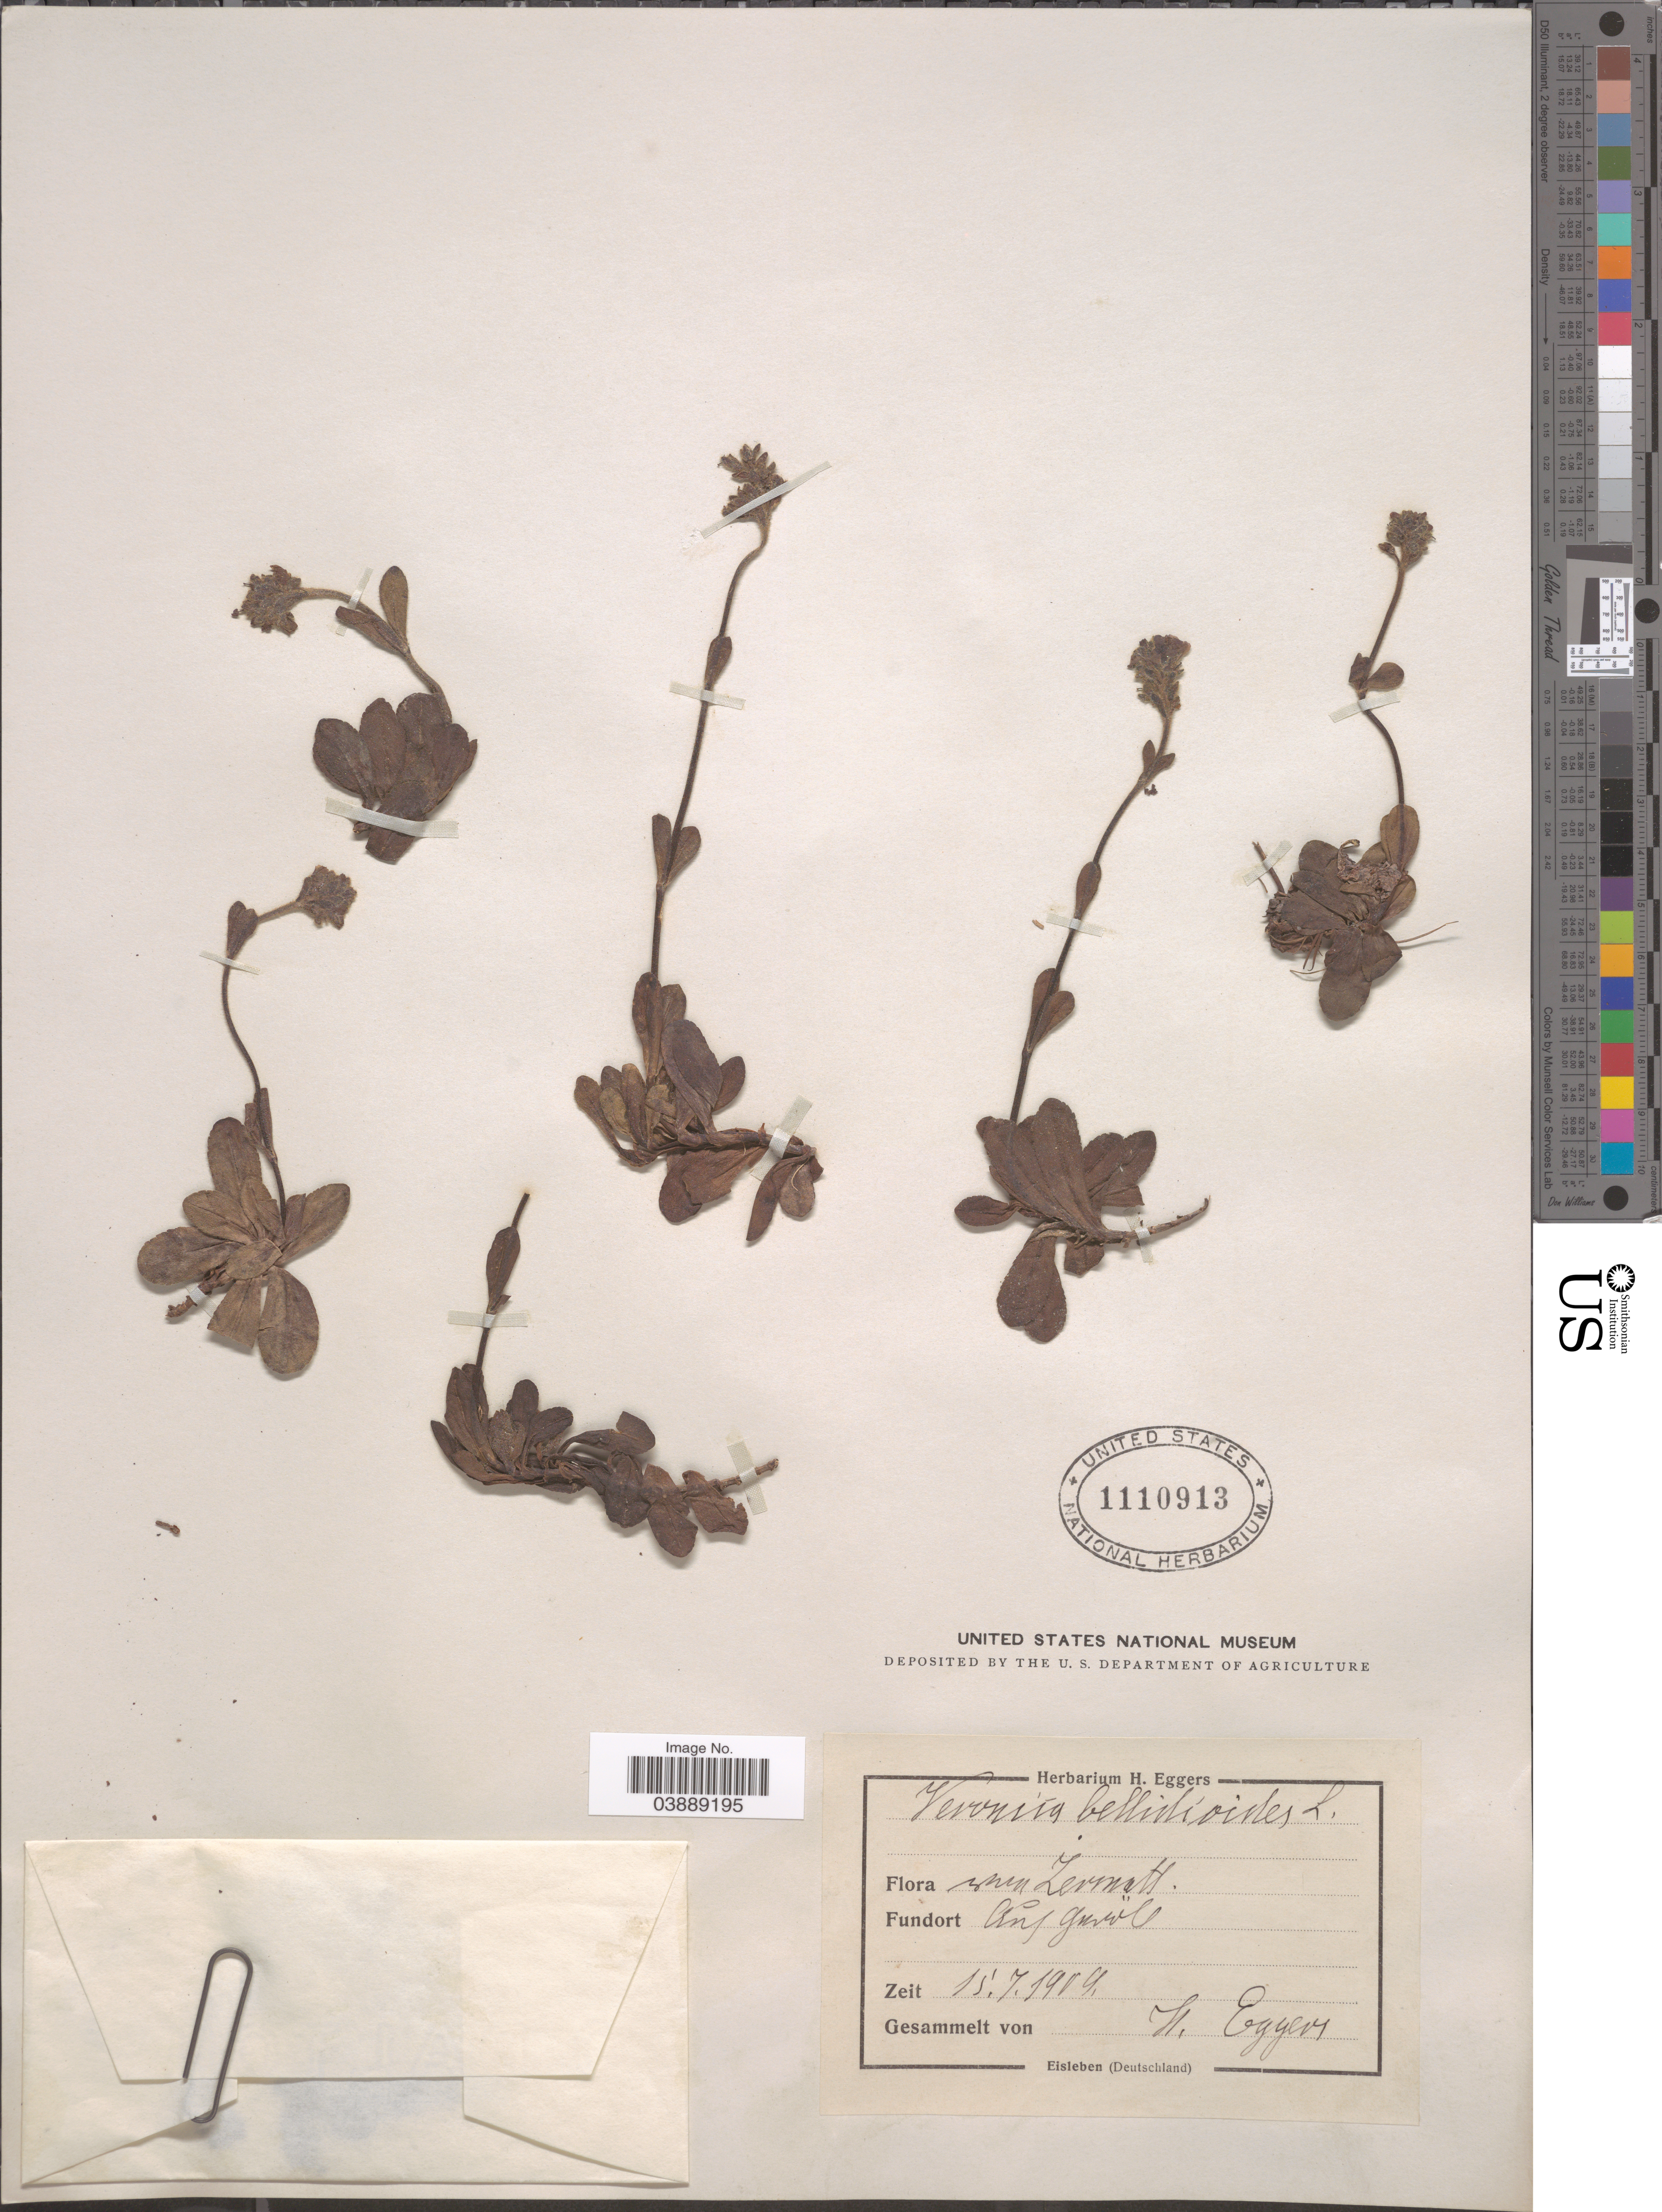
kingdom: Plantae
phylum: Tracheophyta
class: Magnoliopsida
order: Lamiales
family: Plantaginaceae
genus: Veronica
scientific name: Veronica bellidioides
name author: L.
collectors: H. Eggers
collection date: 1909-07-15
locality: [illegible text].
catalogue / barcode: US 1110913